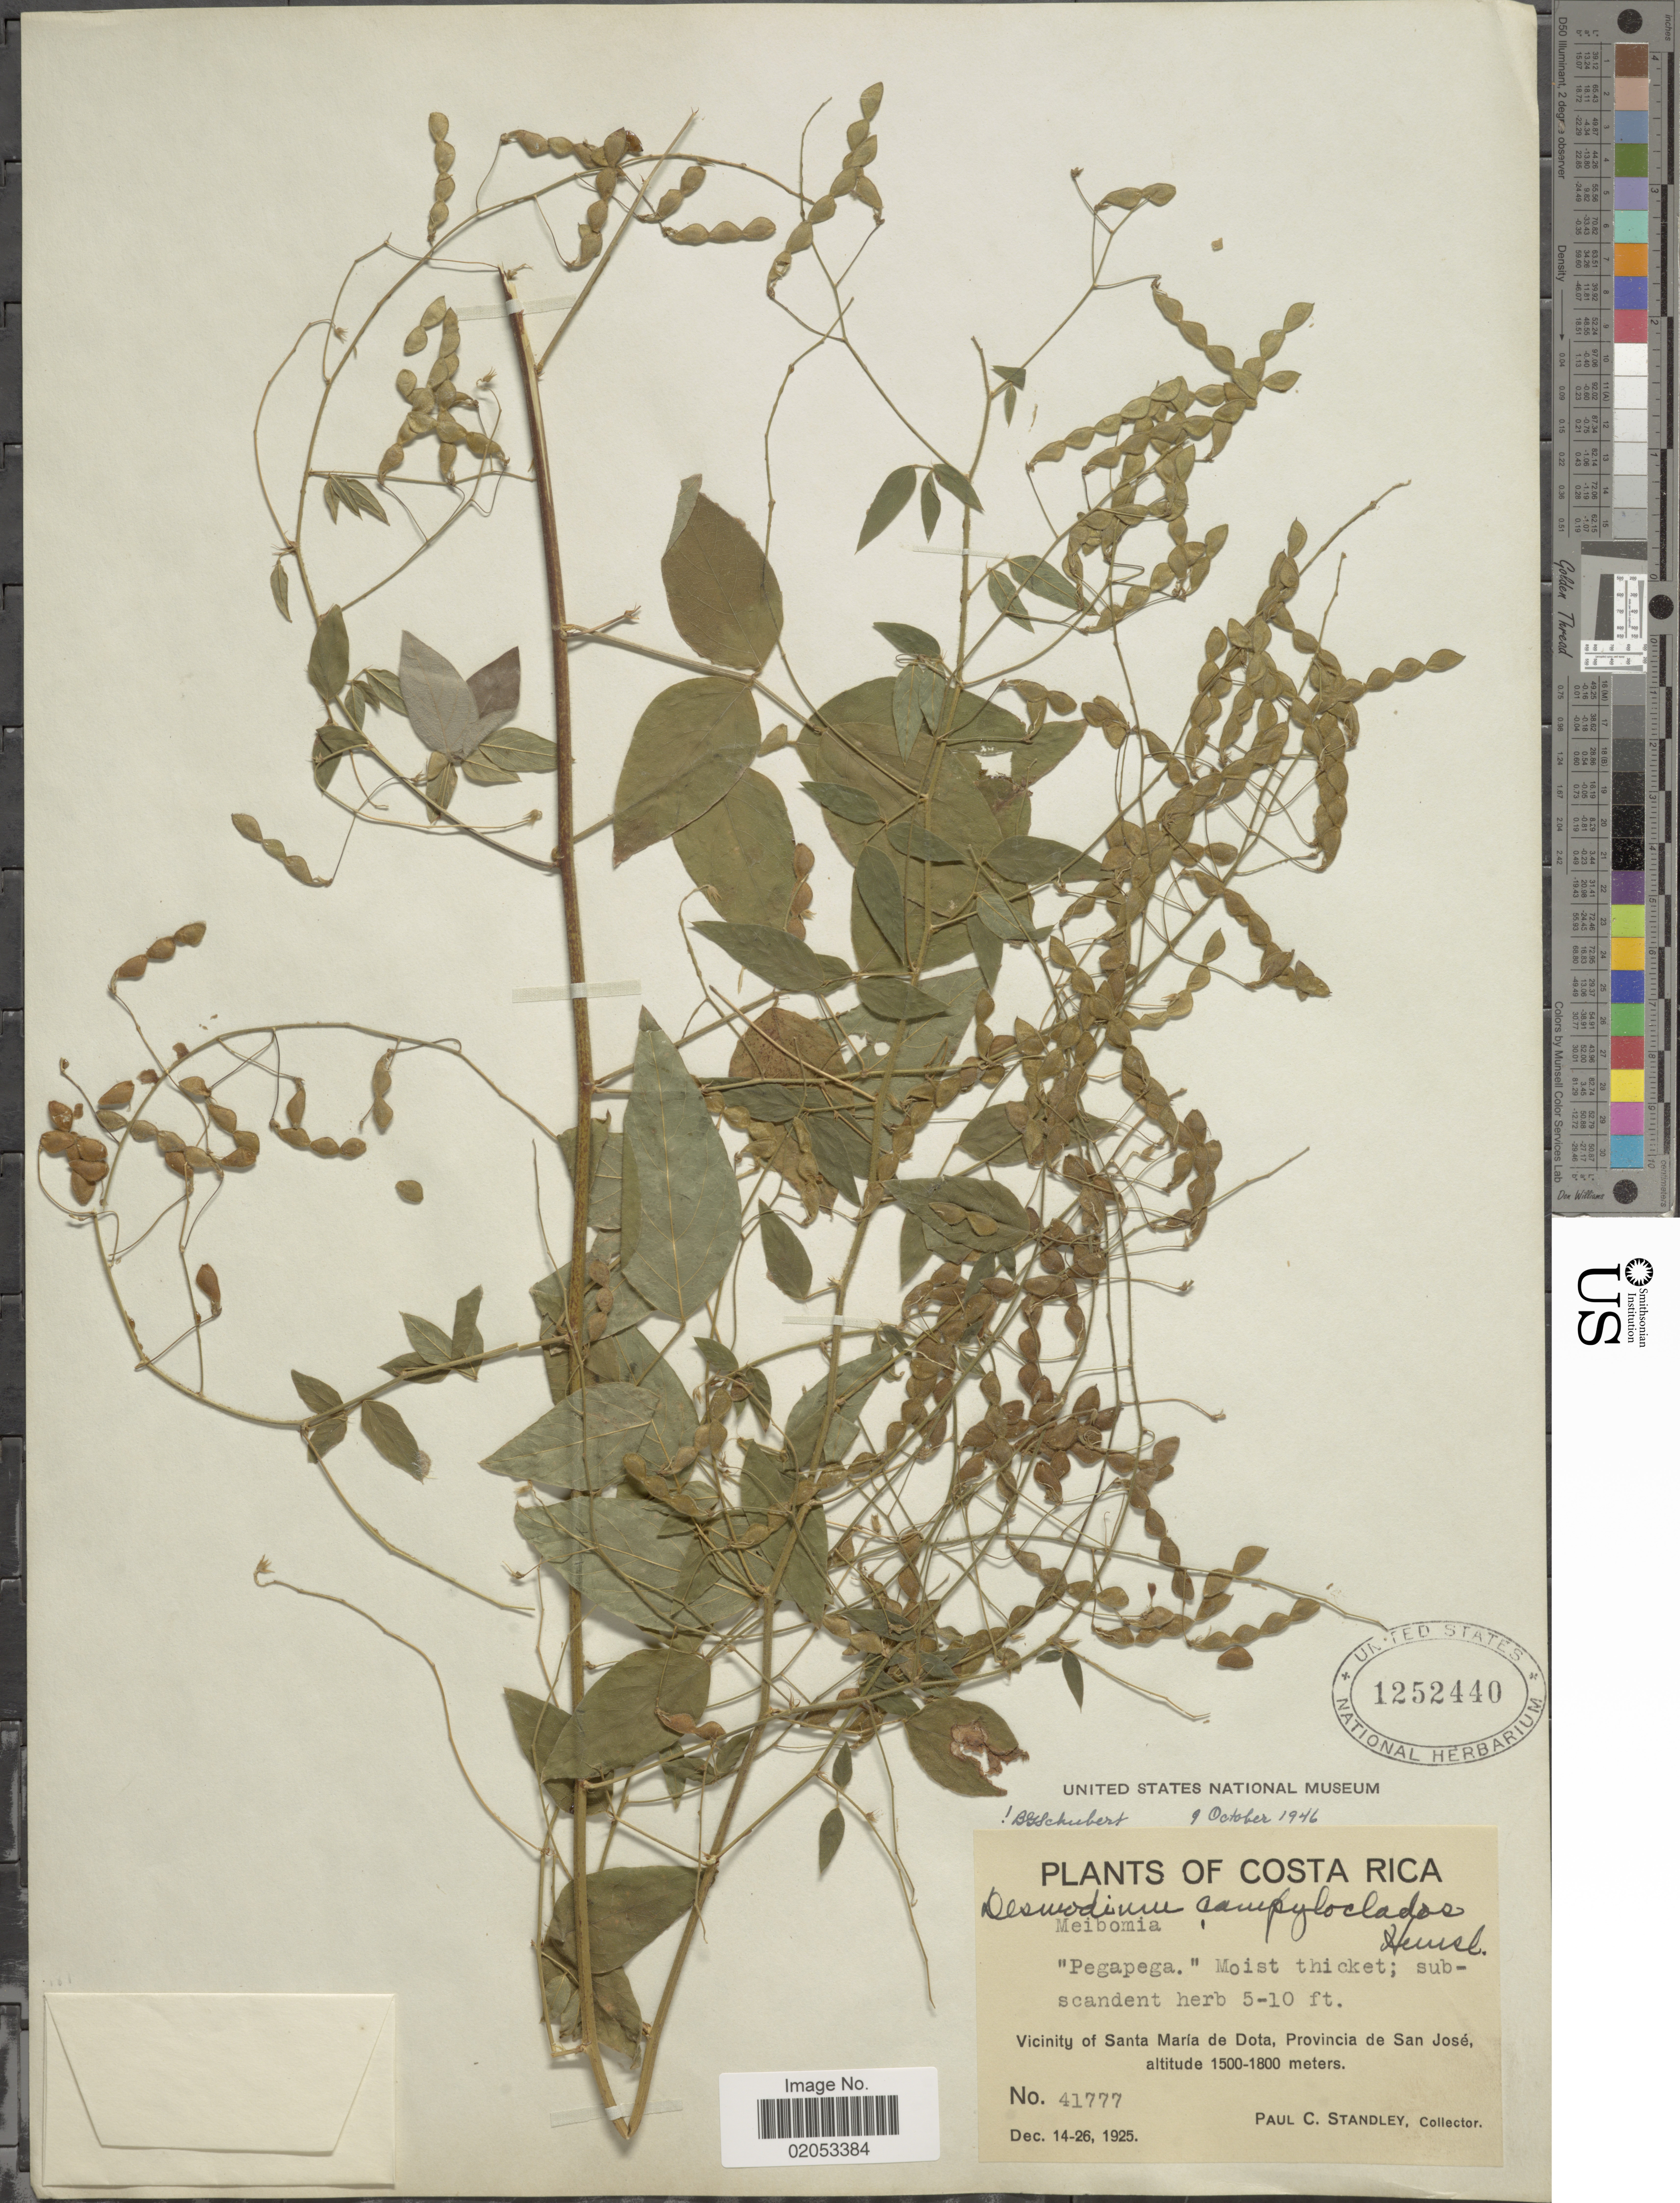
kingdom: Plantae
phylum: Tracheophyta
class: Magnoliopsida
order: Fabales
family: Fabaceae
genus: Desmodium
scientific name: Desmodium campyloclados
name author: Hemsl.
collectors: P. C. Standley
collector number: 41777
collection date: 1925-12-14/1925-12-26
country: Costa Rica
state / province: San José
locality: Vicinity of Santa María de Dota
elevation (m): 1500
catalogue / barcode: US 1252440